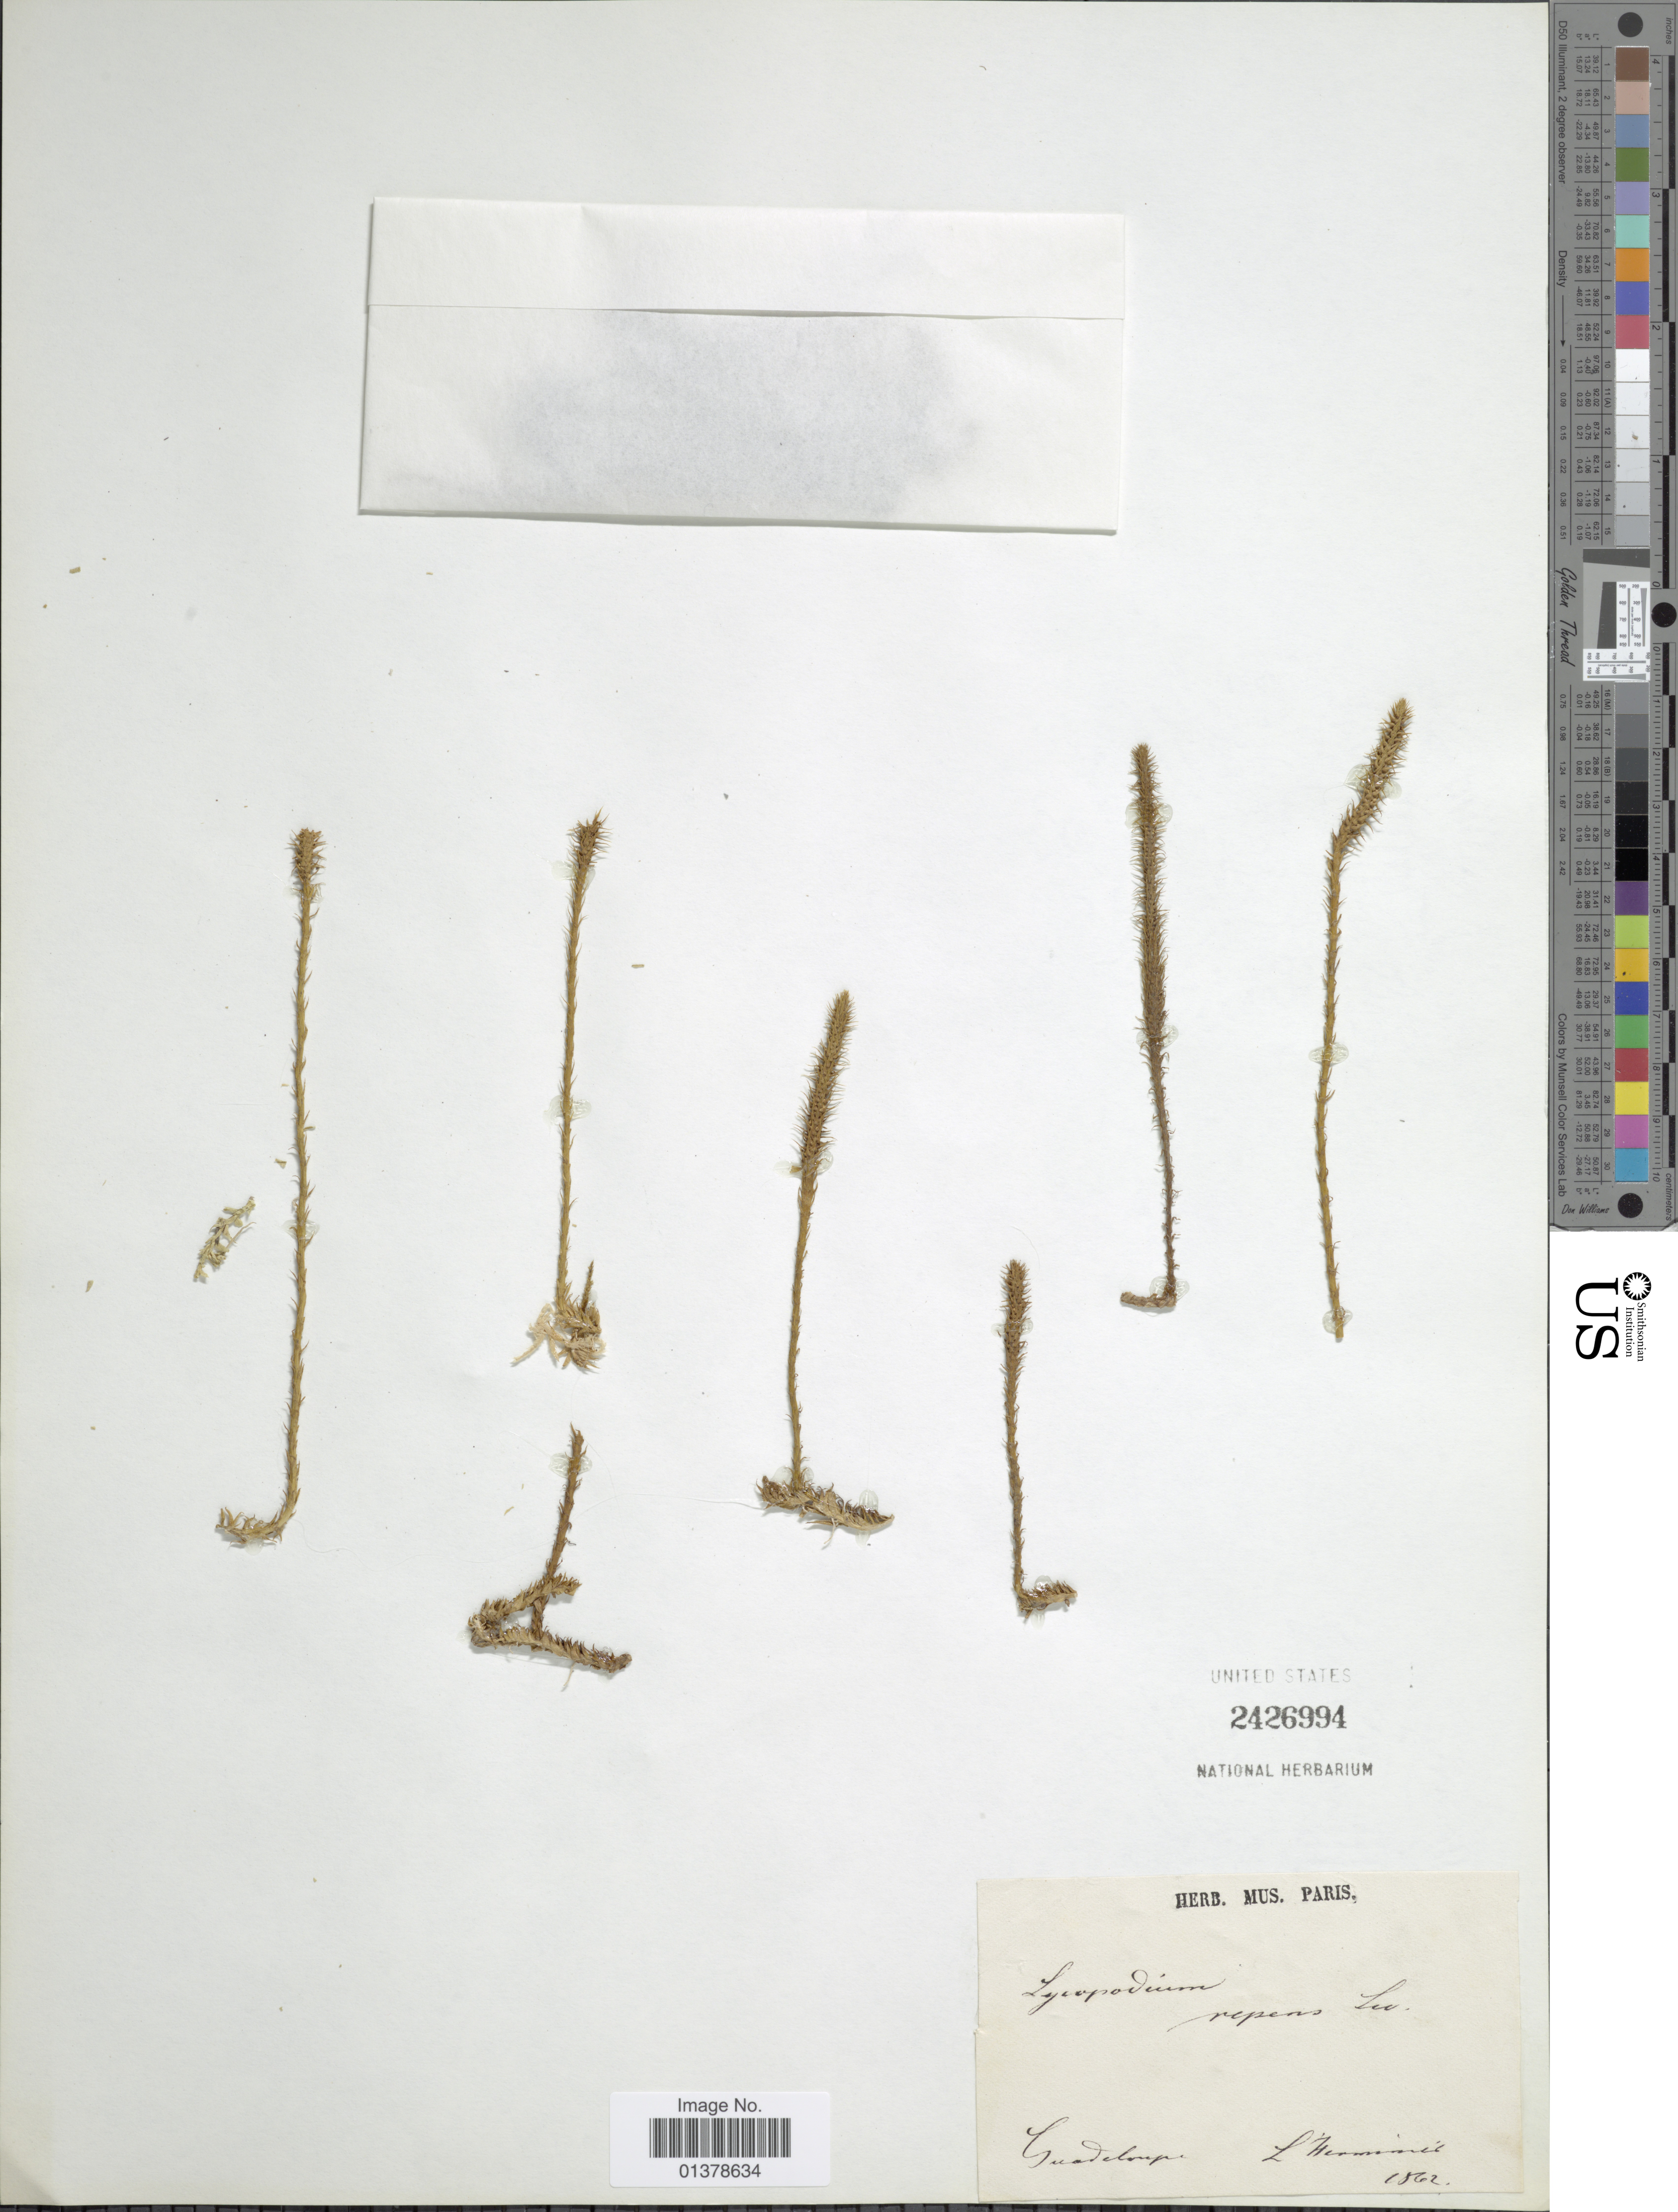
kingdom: Plantae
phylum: Tracheophyta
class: Lycopodiopsida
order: Lycopodiales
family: Lycopodiaceae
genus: Pseudolycopodiella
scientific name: Pseudolycopodiella paradoxa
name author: (Mart.) Holub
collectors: F. L'Herminier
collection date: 1862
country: Guadeloupe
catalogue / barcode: US 2426994